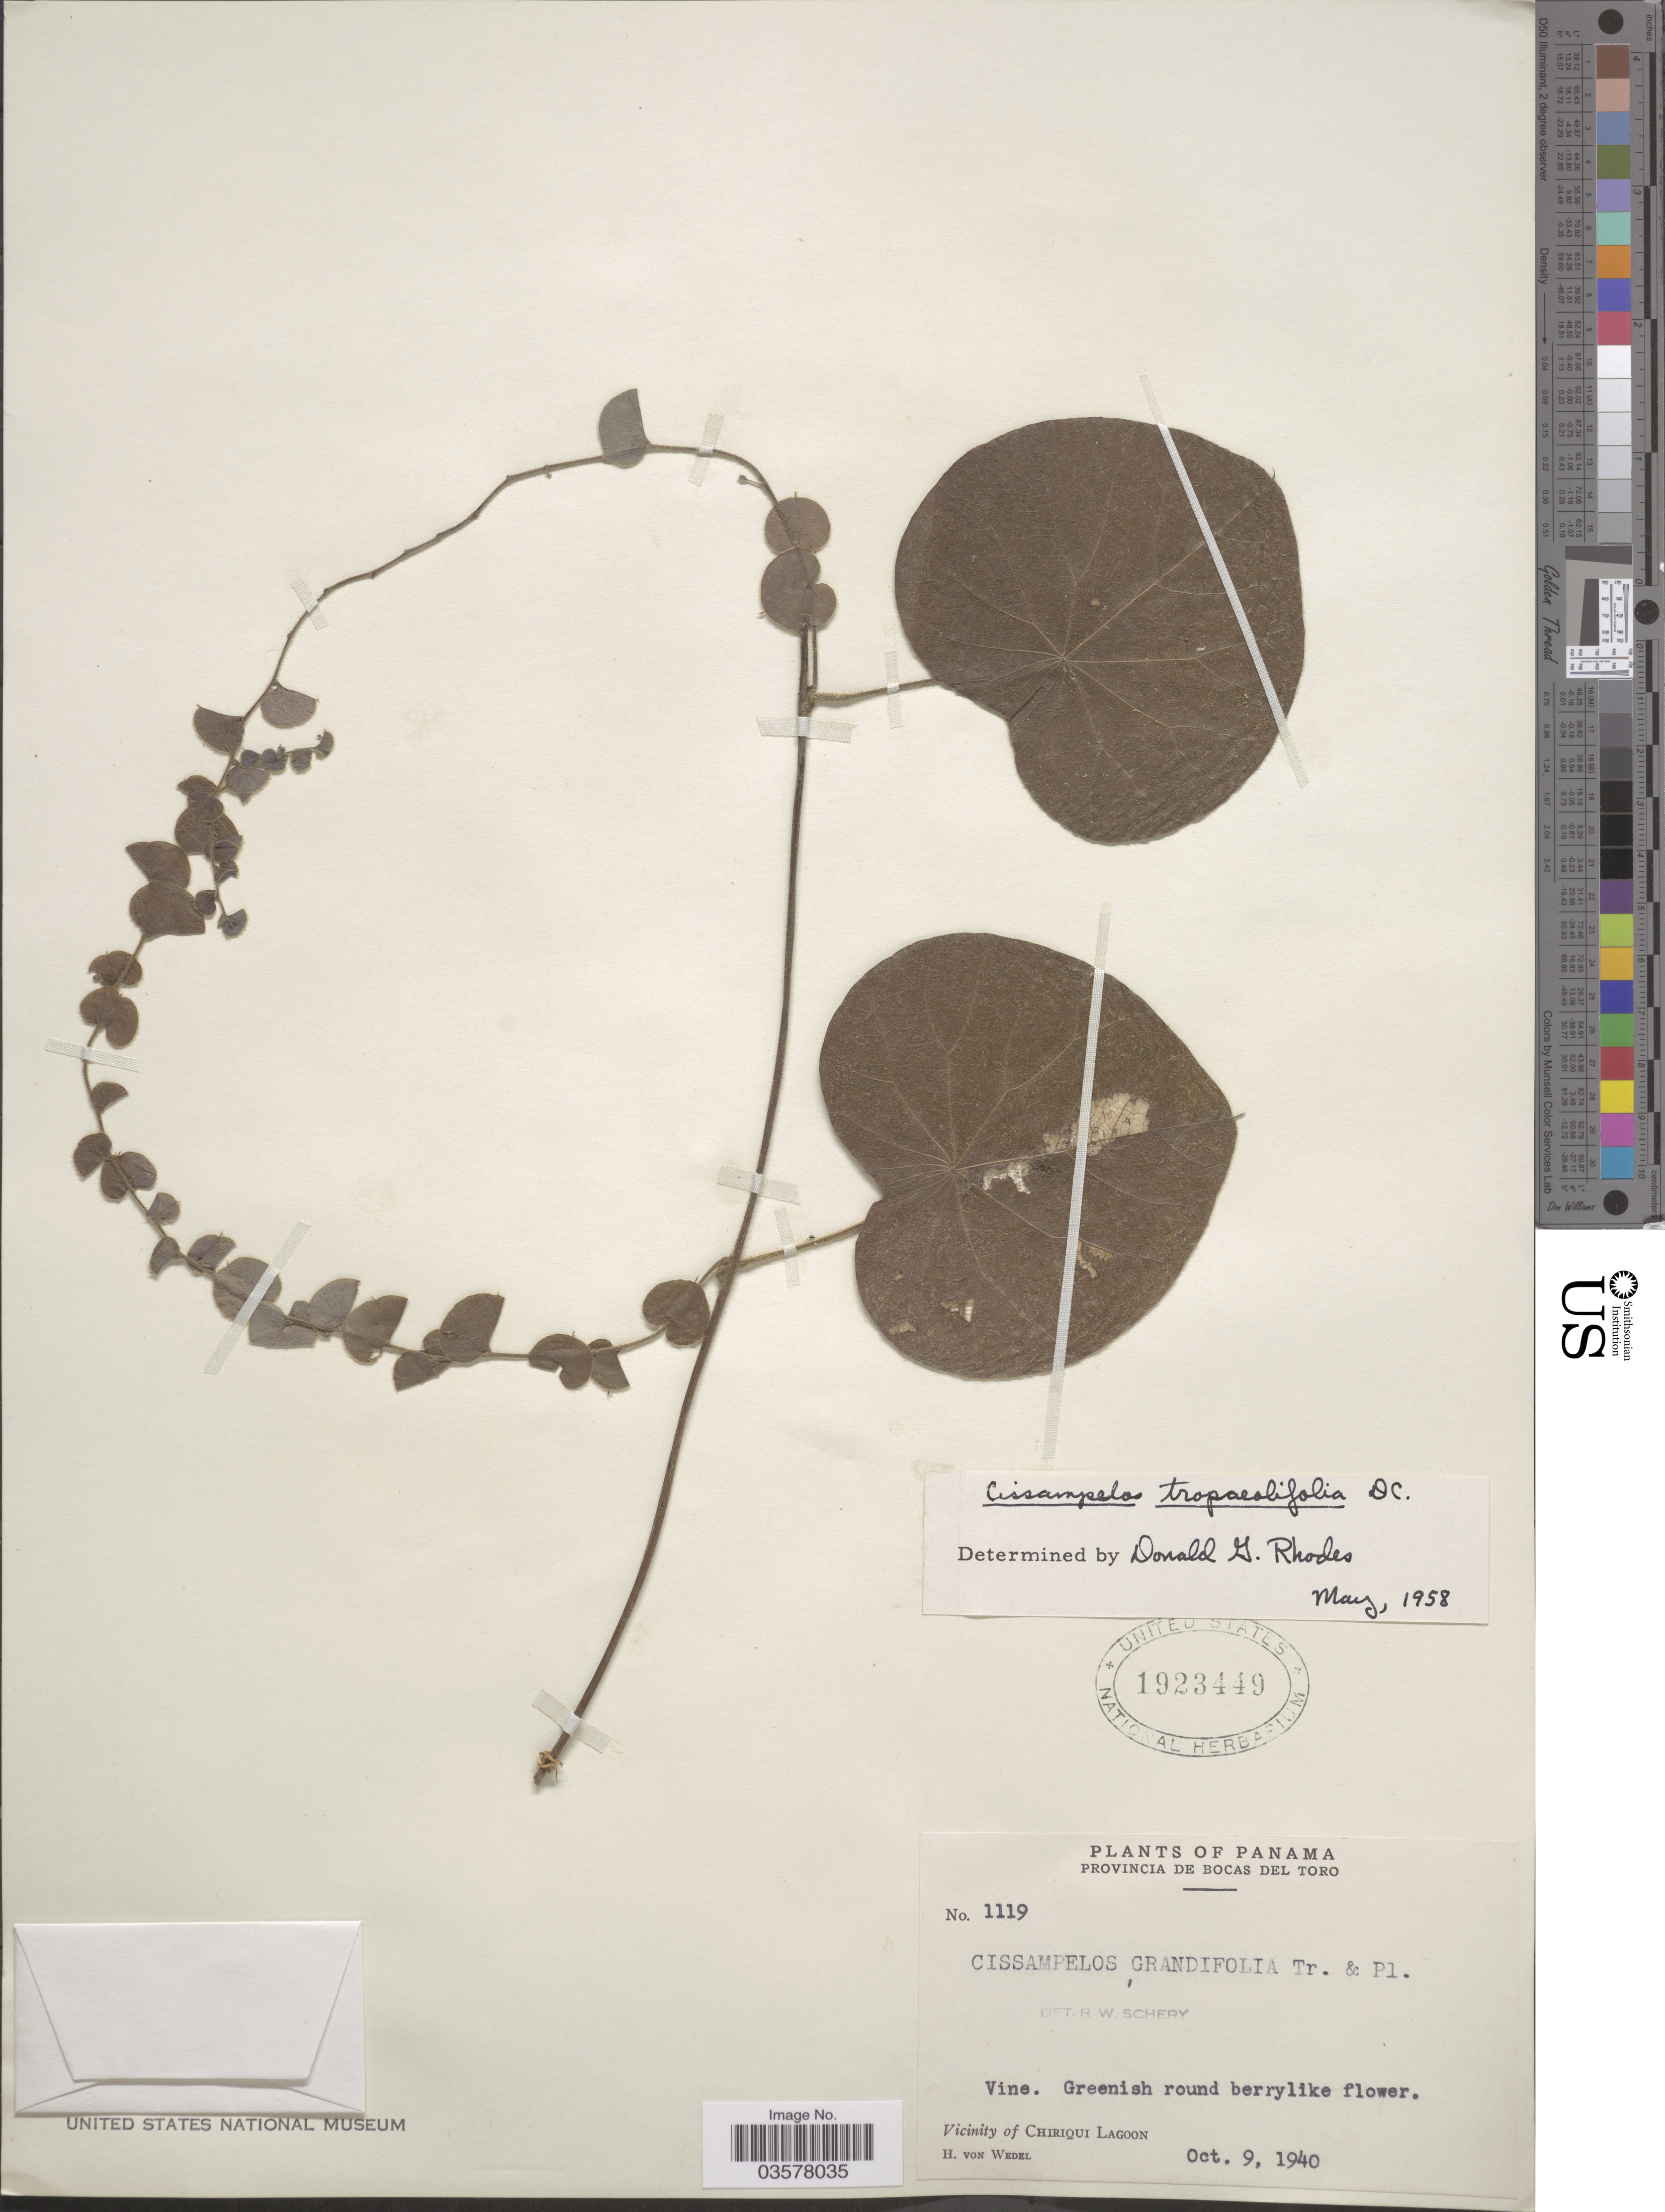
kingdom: Plantae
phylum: Tracheophyta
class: Magnoliopsida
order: Ranunculales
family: Menispermaceae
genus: Cissampelos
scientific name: Cissampelos tropaeolifolia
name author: DC.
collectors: H. von Wedel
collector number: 1119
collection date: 1940-10-09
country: Panama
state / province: Bocas del Toro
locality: Vicinity of Chiriqui Lagoon.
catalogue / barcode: US 1923449